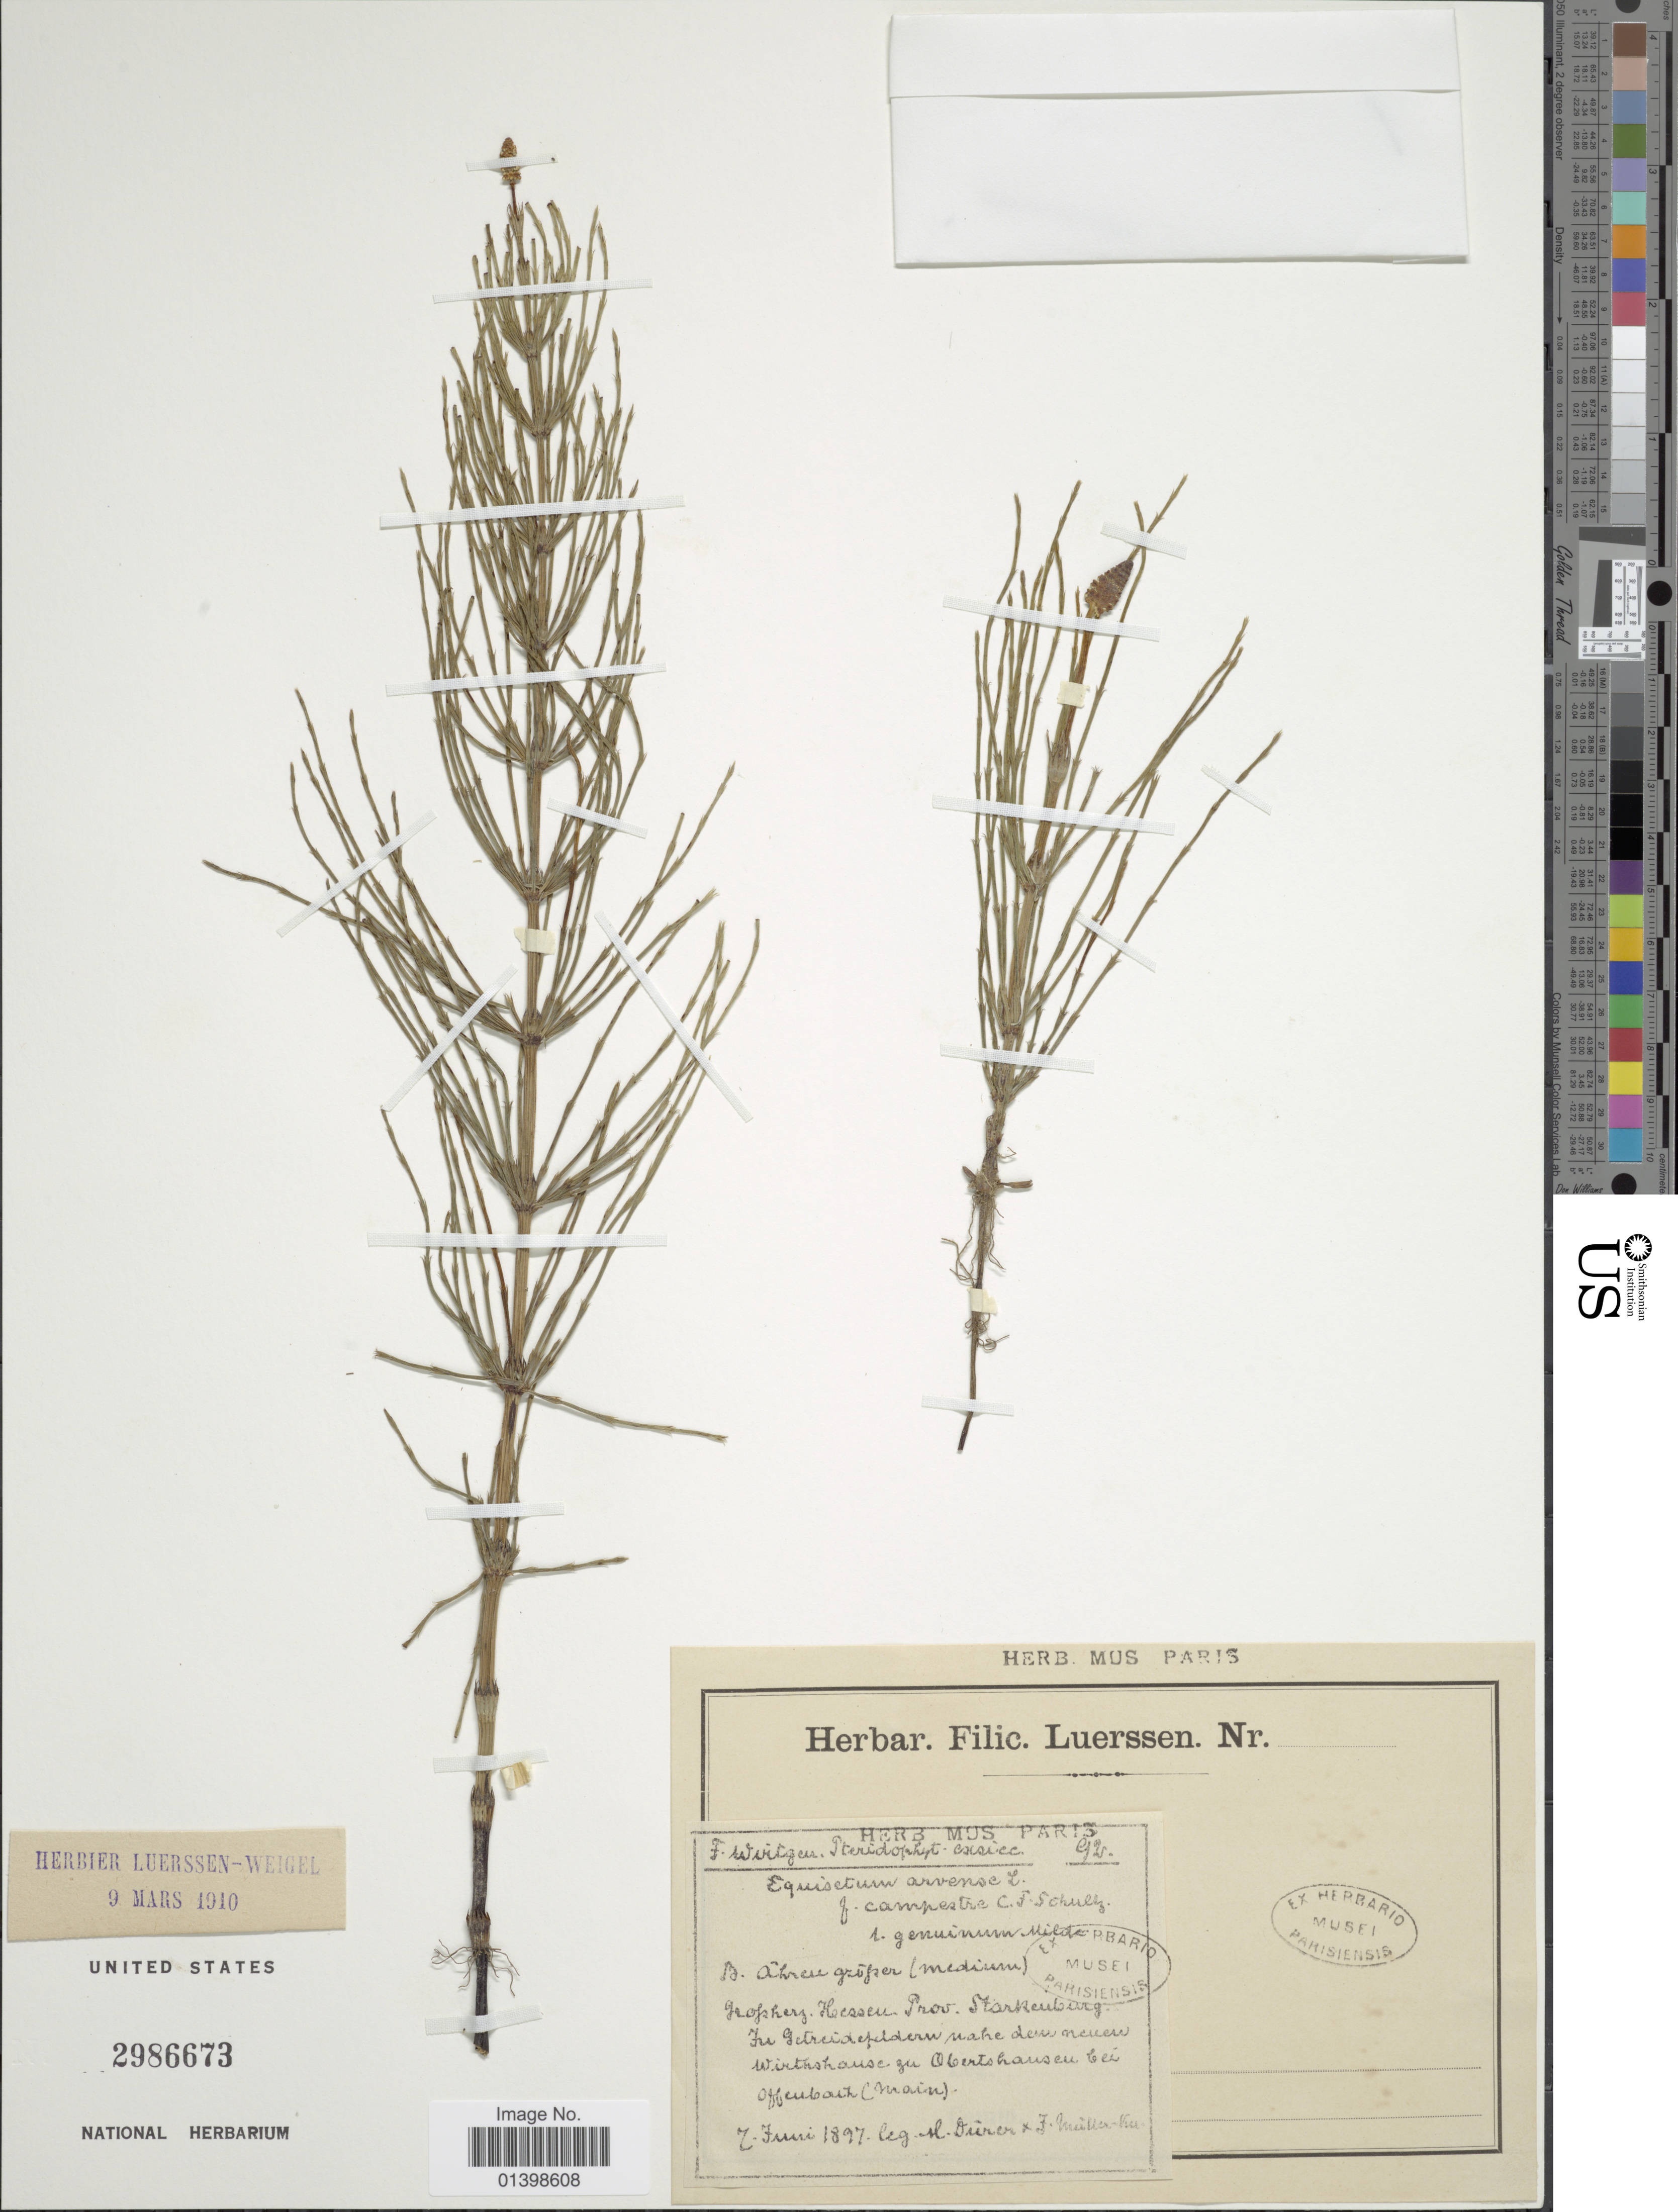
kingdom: Plantae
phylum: Tracheophyta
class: Polypodiopsida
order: Equisetales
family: Equisetaceae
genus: Equisetum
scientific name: Equisetum arvense var. campestre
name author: (Schultz) Rupr.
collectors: M. Durer & J. Müller-Knatz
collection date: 1897-06-07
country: Germany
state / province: Rhineland-Palatinate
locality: Grofsberg, Starkenberg [illegible text]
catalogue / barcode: US 2986673